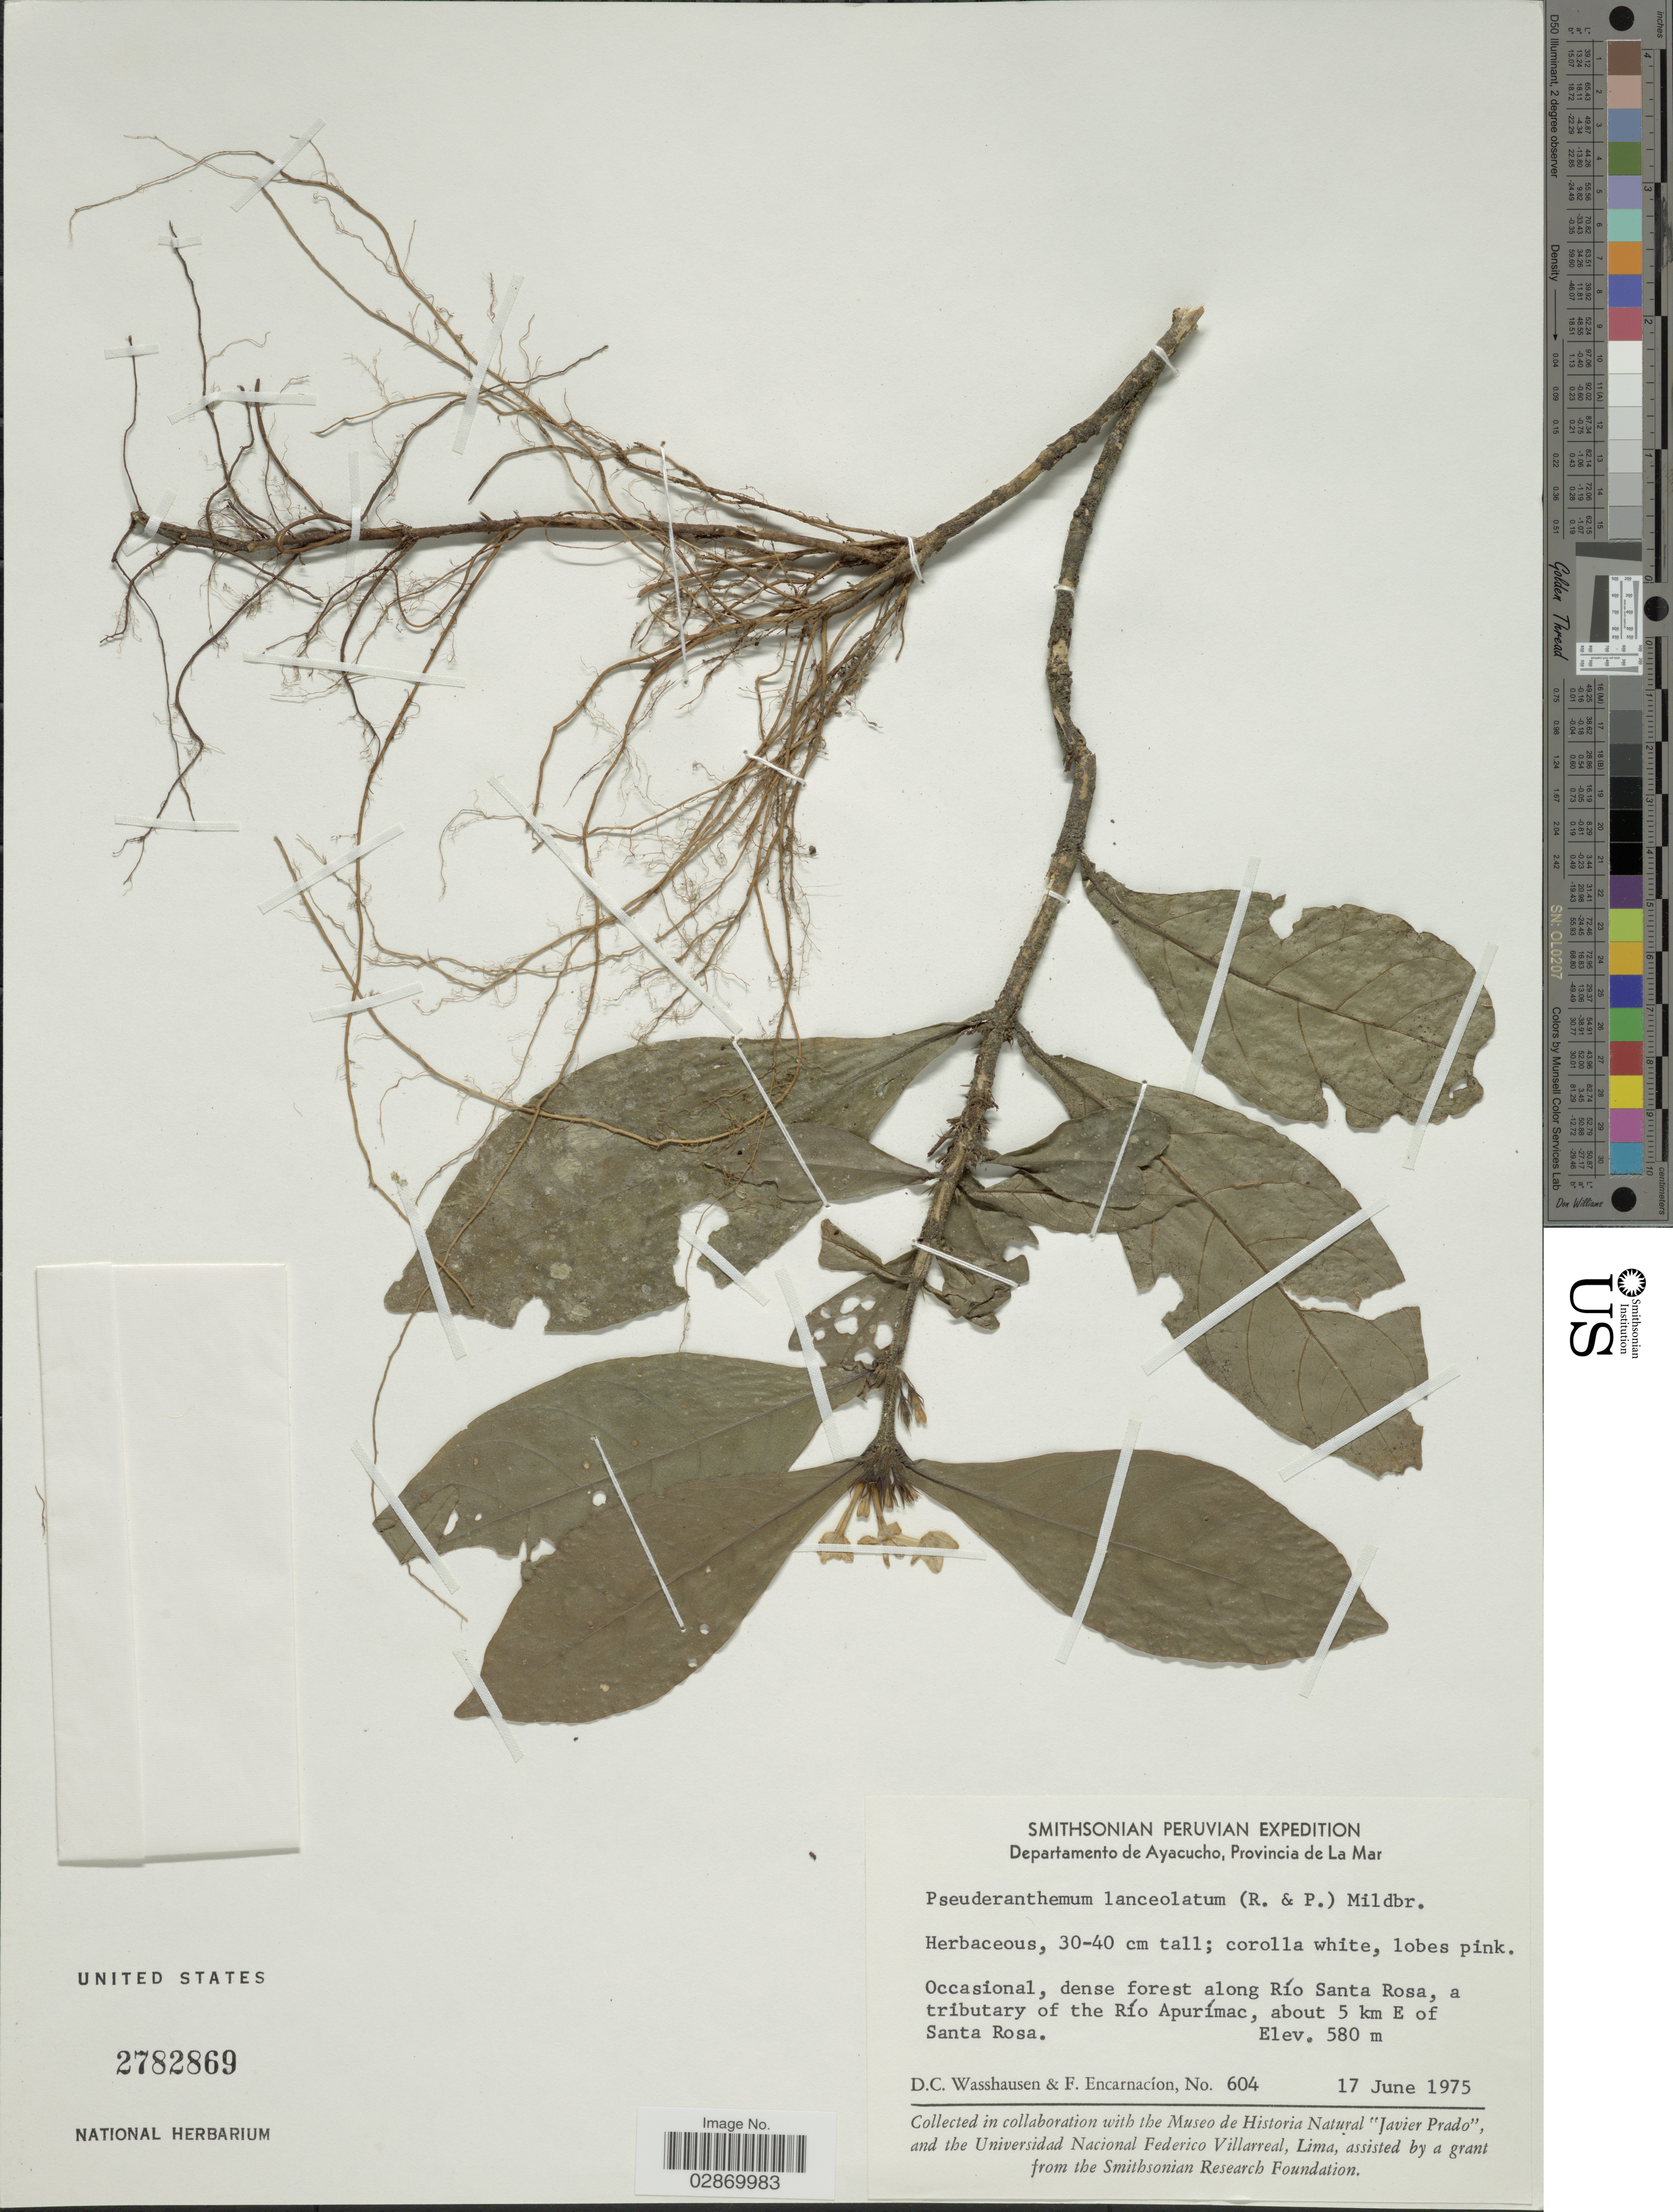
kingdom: Plantae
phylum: Tracheophyta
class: Magnoliopsida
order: Lamiales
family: Acanthaceae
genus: Pseuderanthemum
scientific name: Pseuderanthemum lanceolatum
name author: (Ruiz & Pav.) Wassh.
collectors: D. C. Wasshausen & F. Encarnación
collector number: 604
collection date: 1975-06-17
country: Peru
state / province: Ayacucho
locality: Departamento de Ayacucho, Provincia de La Mar, Occasional, dense forest along Río Santa Rosa, a tributary of the Río Apurímac, about 5 km E of Santa Rosa.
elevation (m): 580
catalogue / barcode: US 2782869